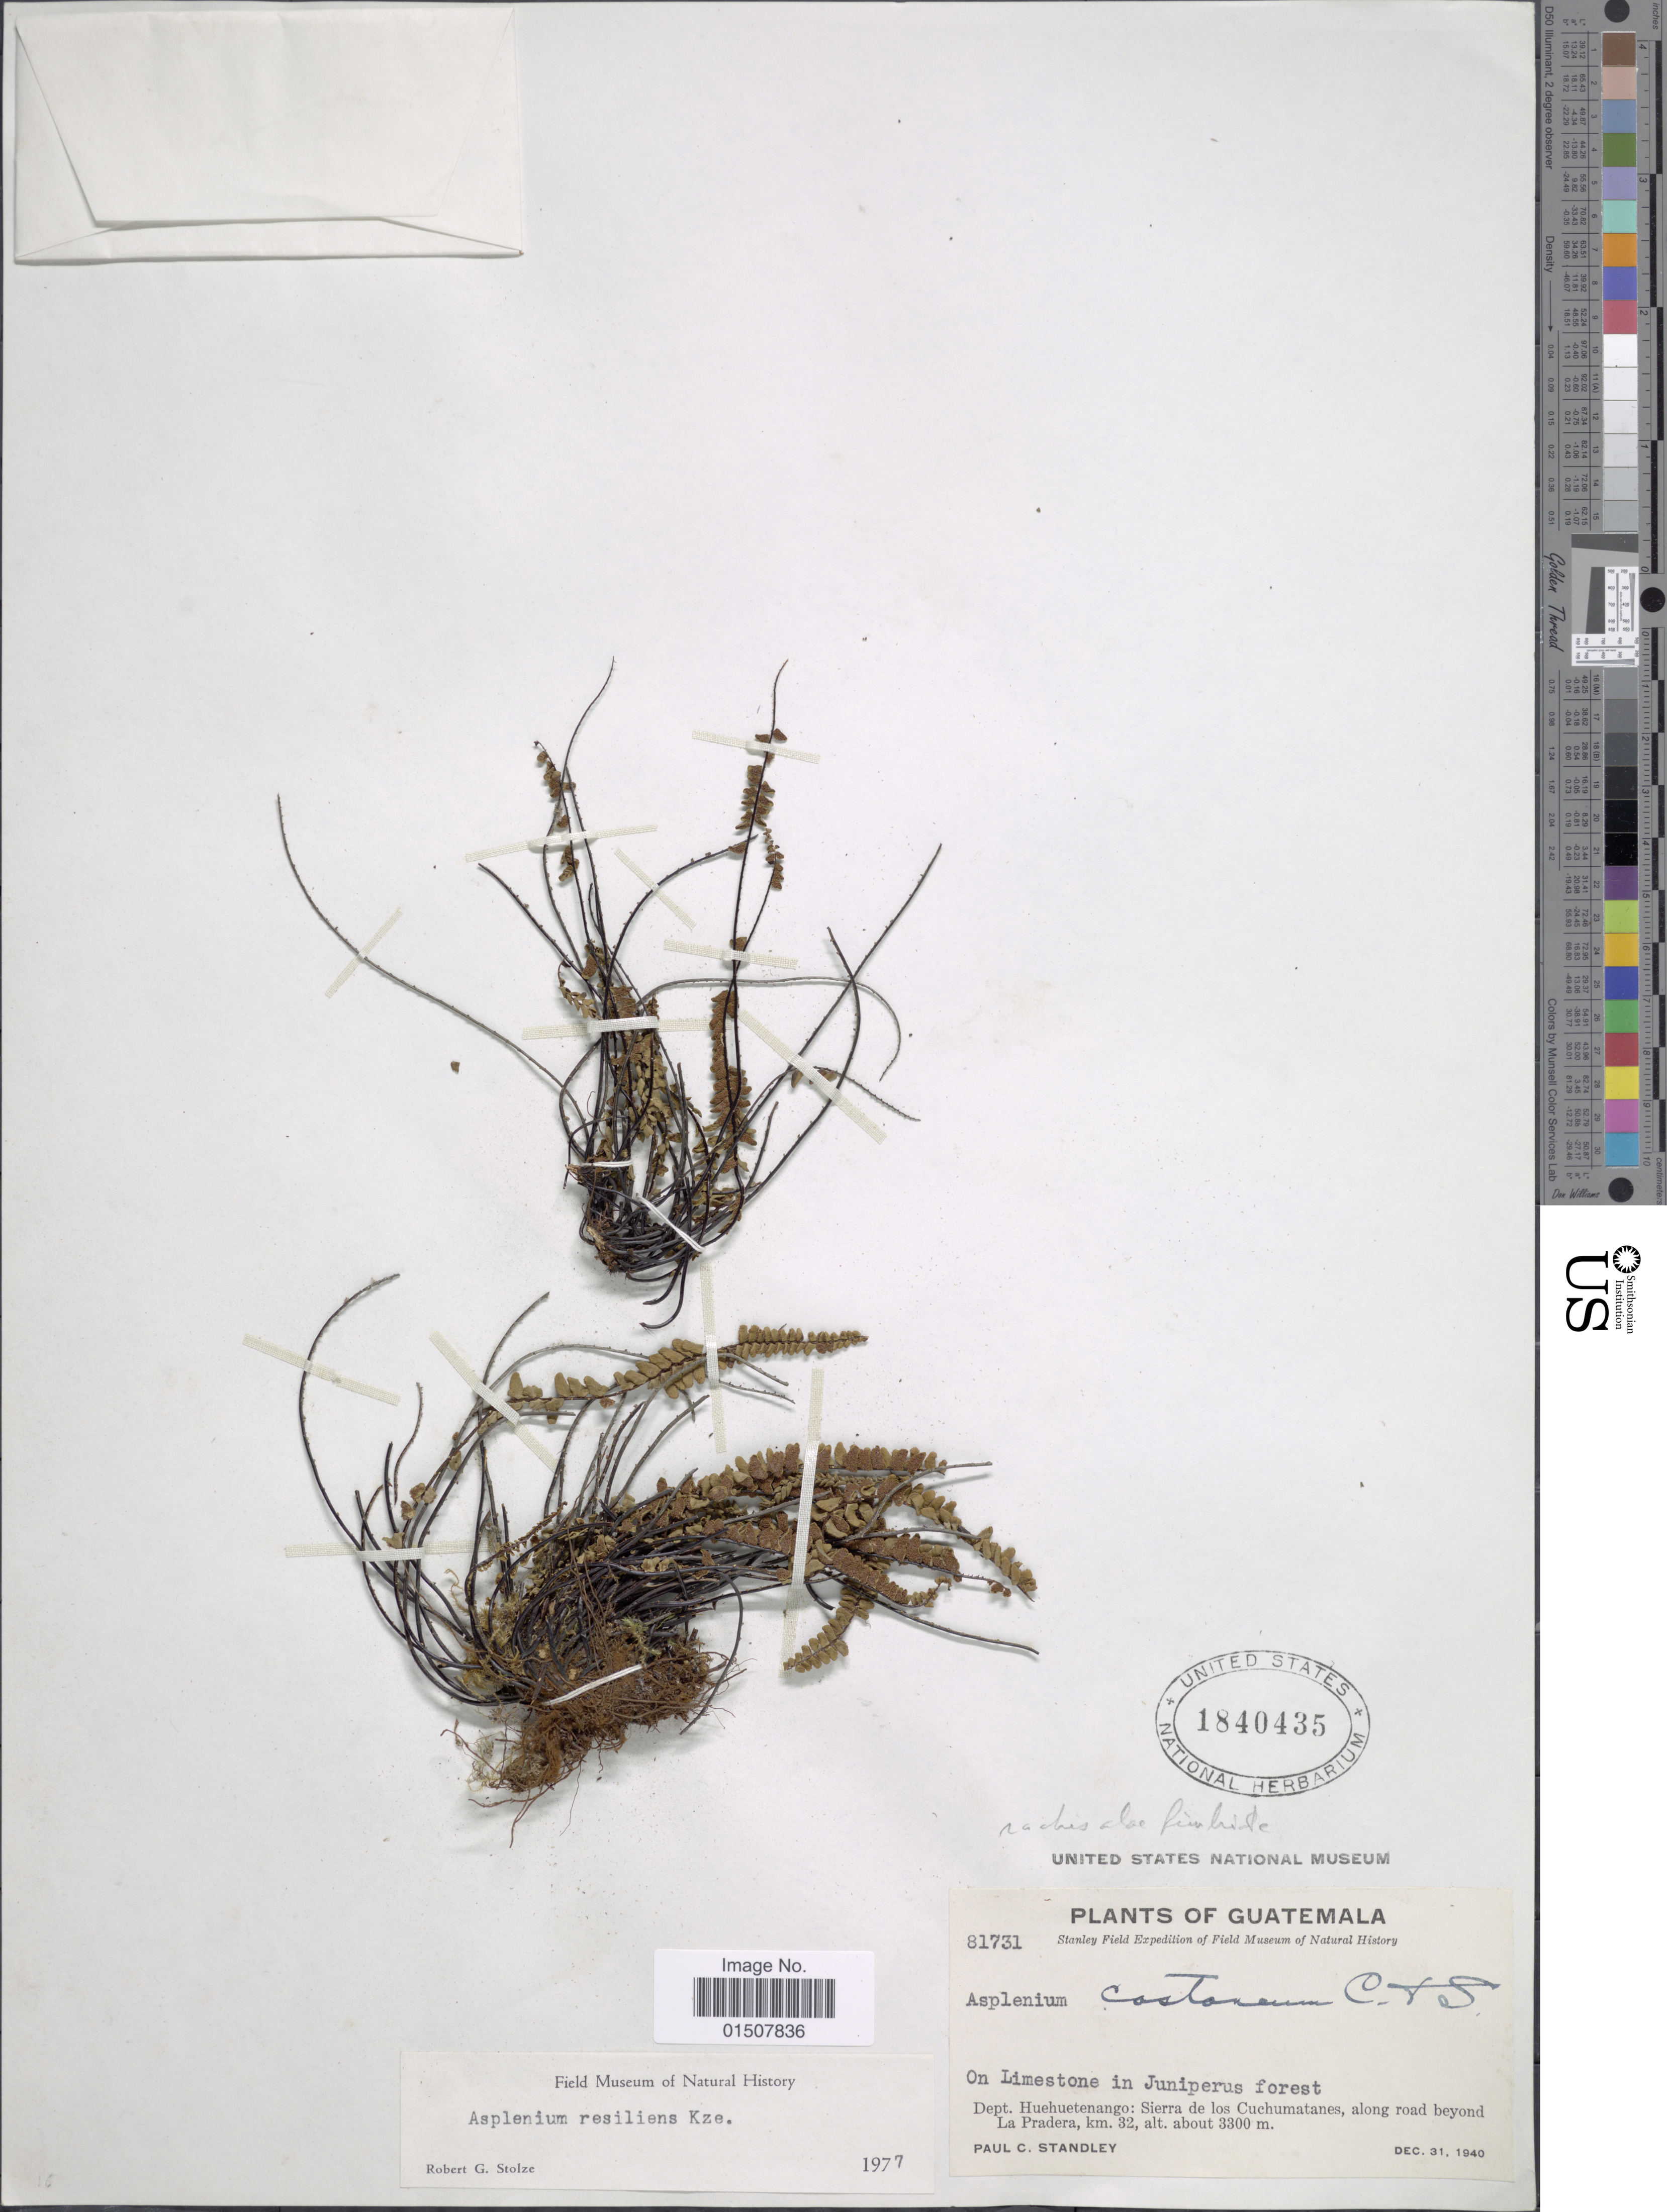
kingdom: Plantae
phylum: Tracheophyta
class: Polypodiopsida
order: Polypodiales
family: Aspleniaceae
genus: Asplenium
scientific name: Asplenium resiliens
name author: Kunze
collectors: P. C. Standley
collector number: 81731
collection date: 1940-12-31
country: Guatemala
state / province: Huehuetenango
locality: Dept. Huehuetenango:Sierra de los Cuchumatanes, along road beyond La Pradera, km. 32.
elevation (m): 3300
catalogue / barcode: US 1840435